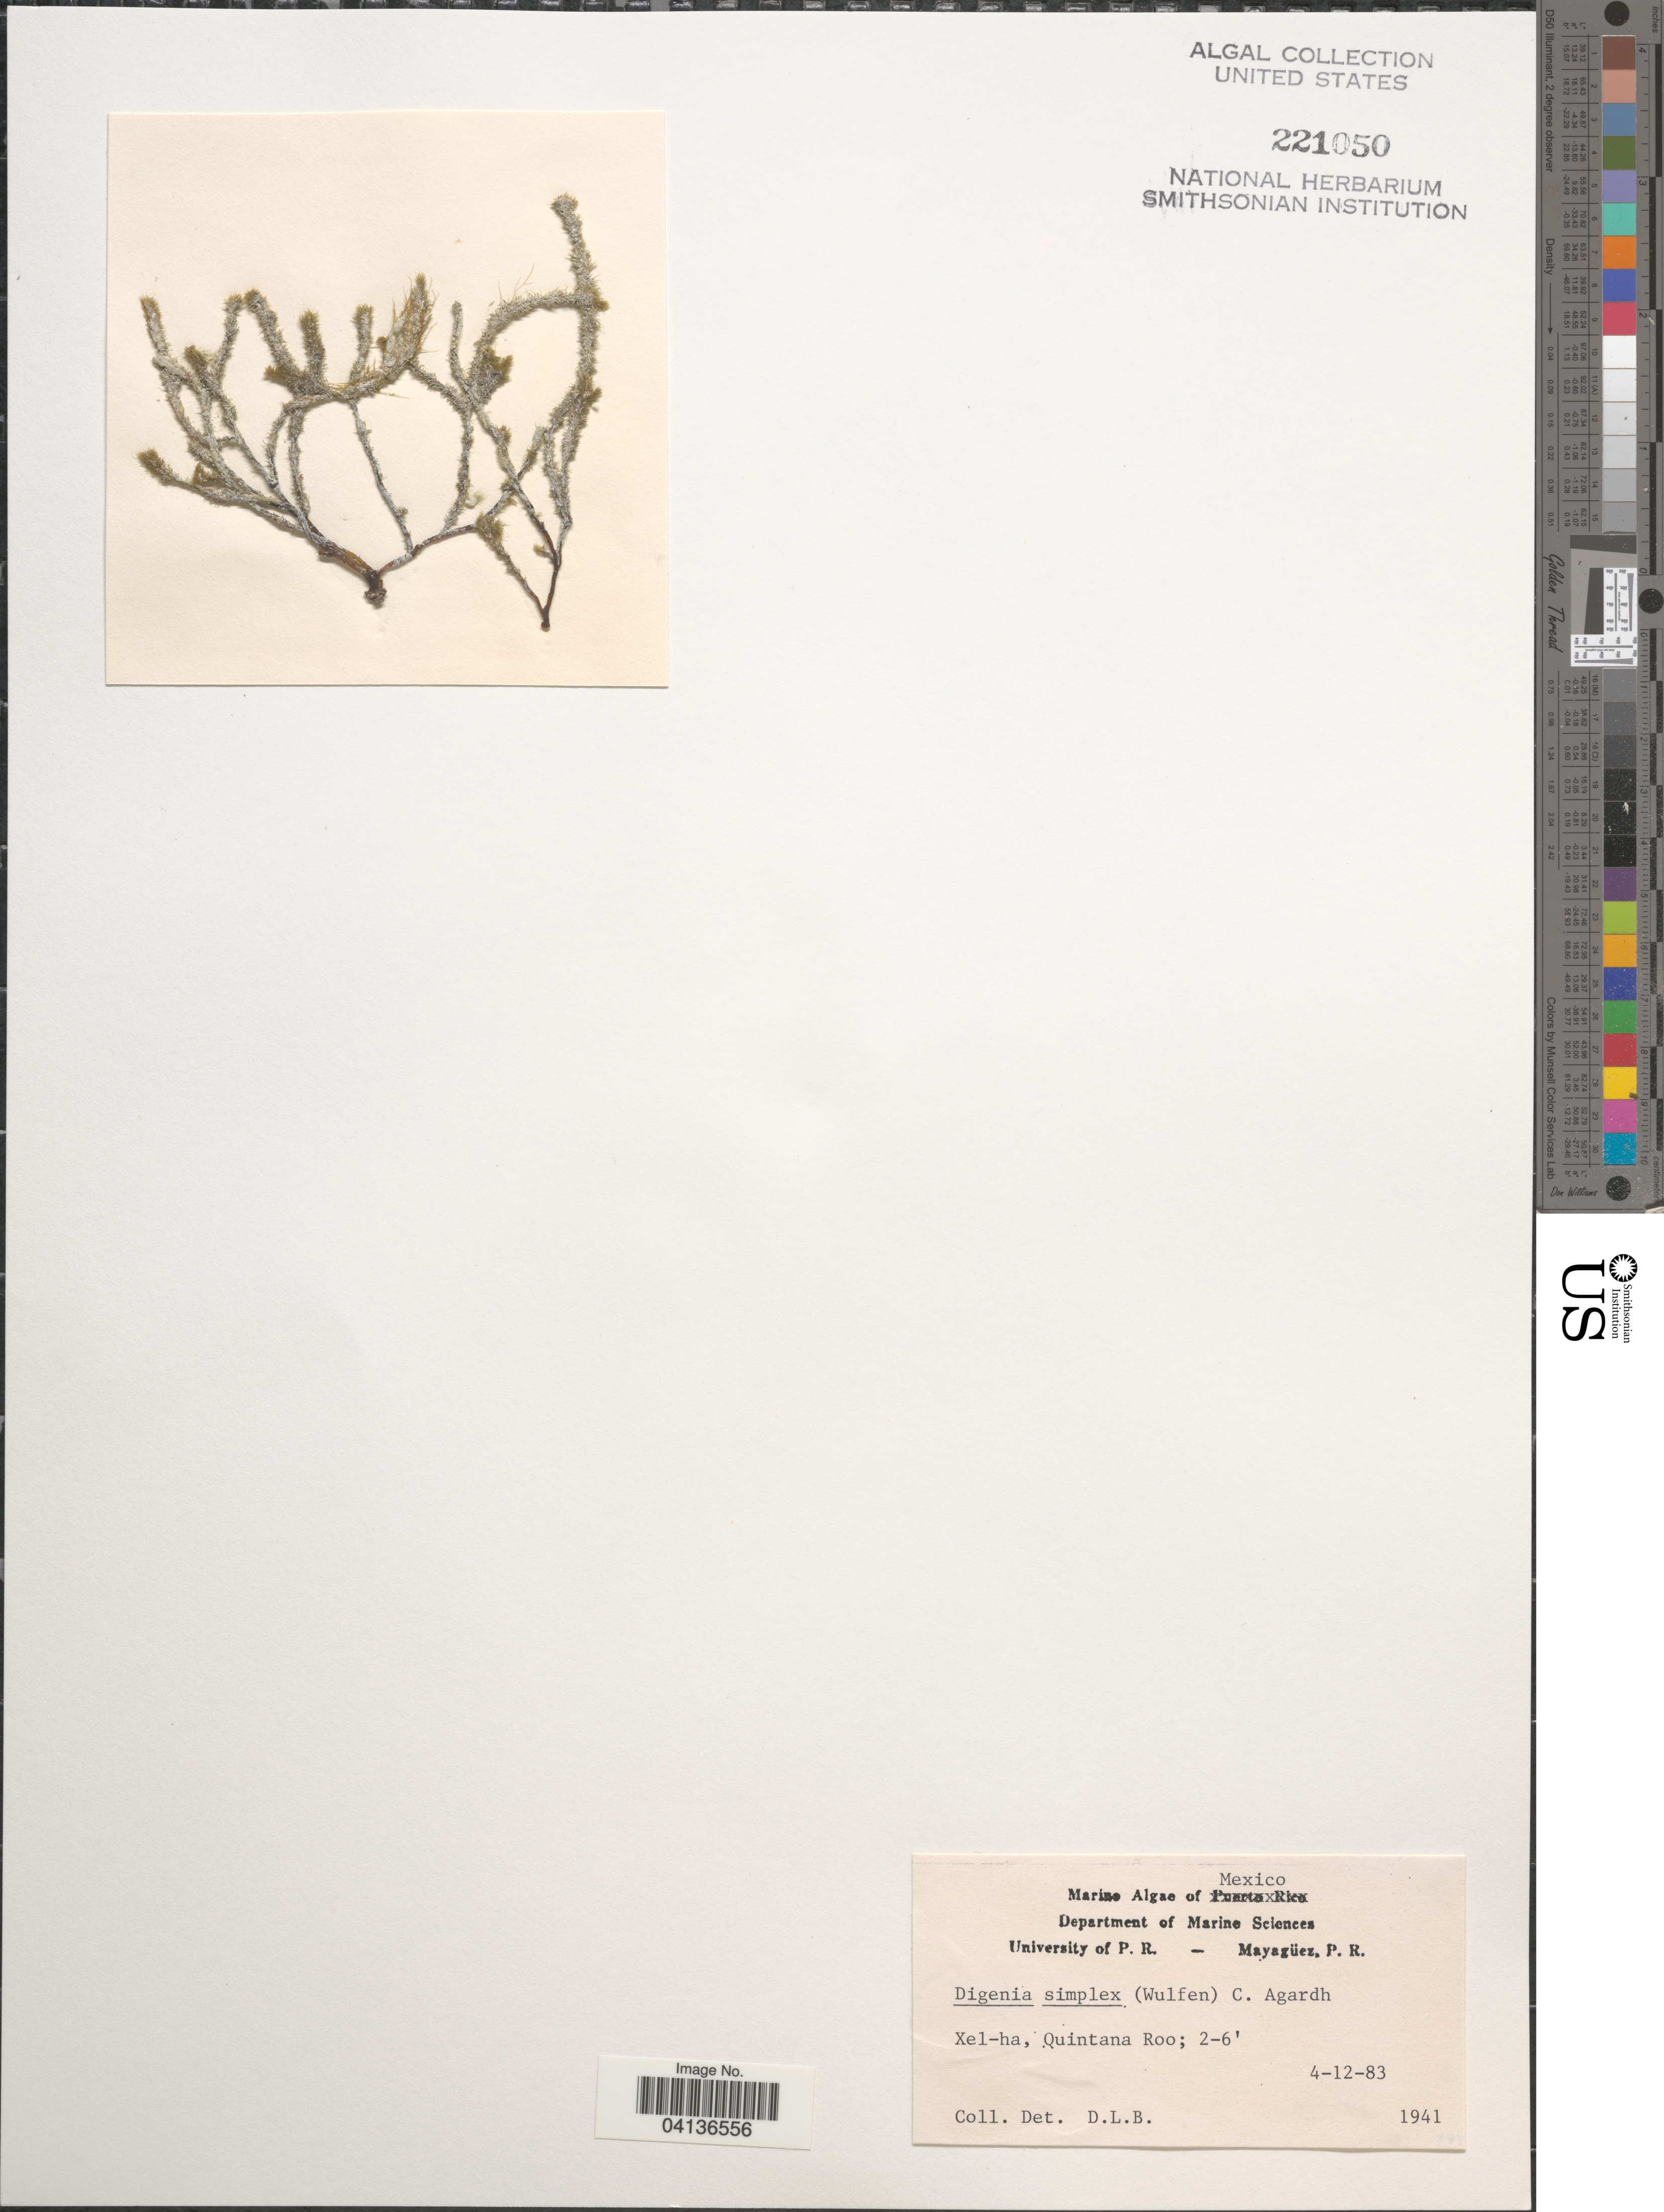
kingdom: Plantae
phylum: Rhodophyta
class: Florideophyceae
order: Ceramiales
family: Rhodomelaceae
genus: Digenea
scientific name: Digenea simplex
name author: (Wulfen) C. Agardh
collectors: D. L. B.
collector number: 1941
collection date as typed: Transcribed d/m/y: 4/12/83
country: Mexico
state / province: Quintana Roo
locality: Xel-ha.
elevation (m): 1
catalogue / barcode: US 221050